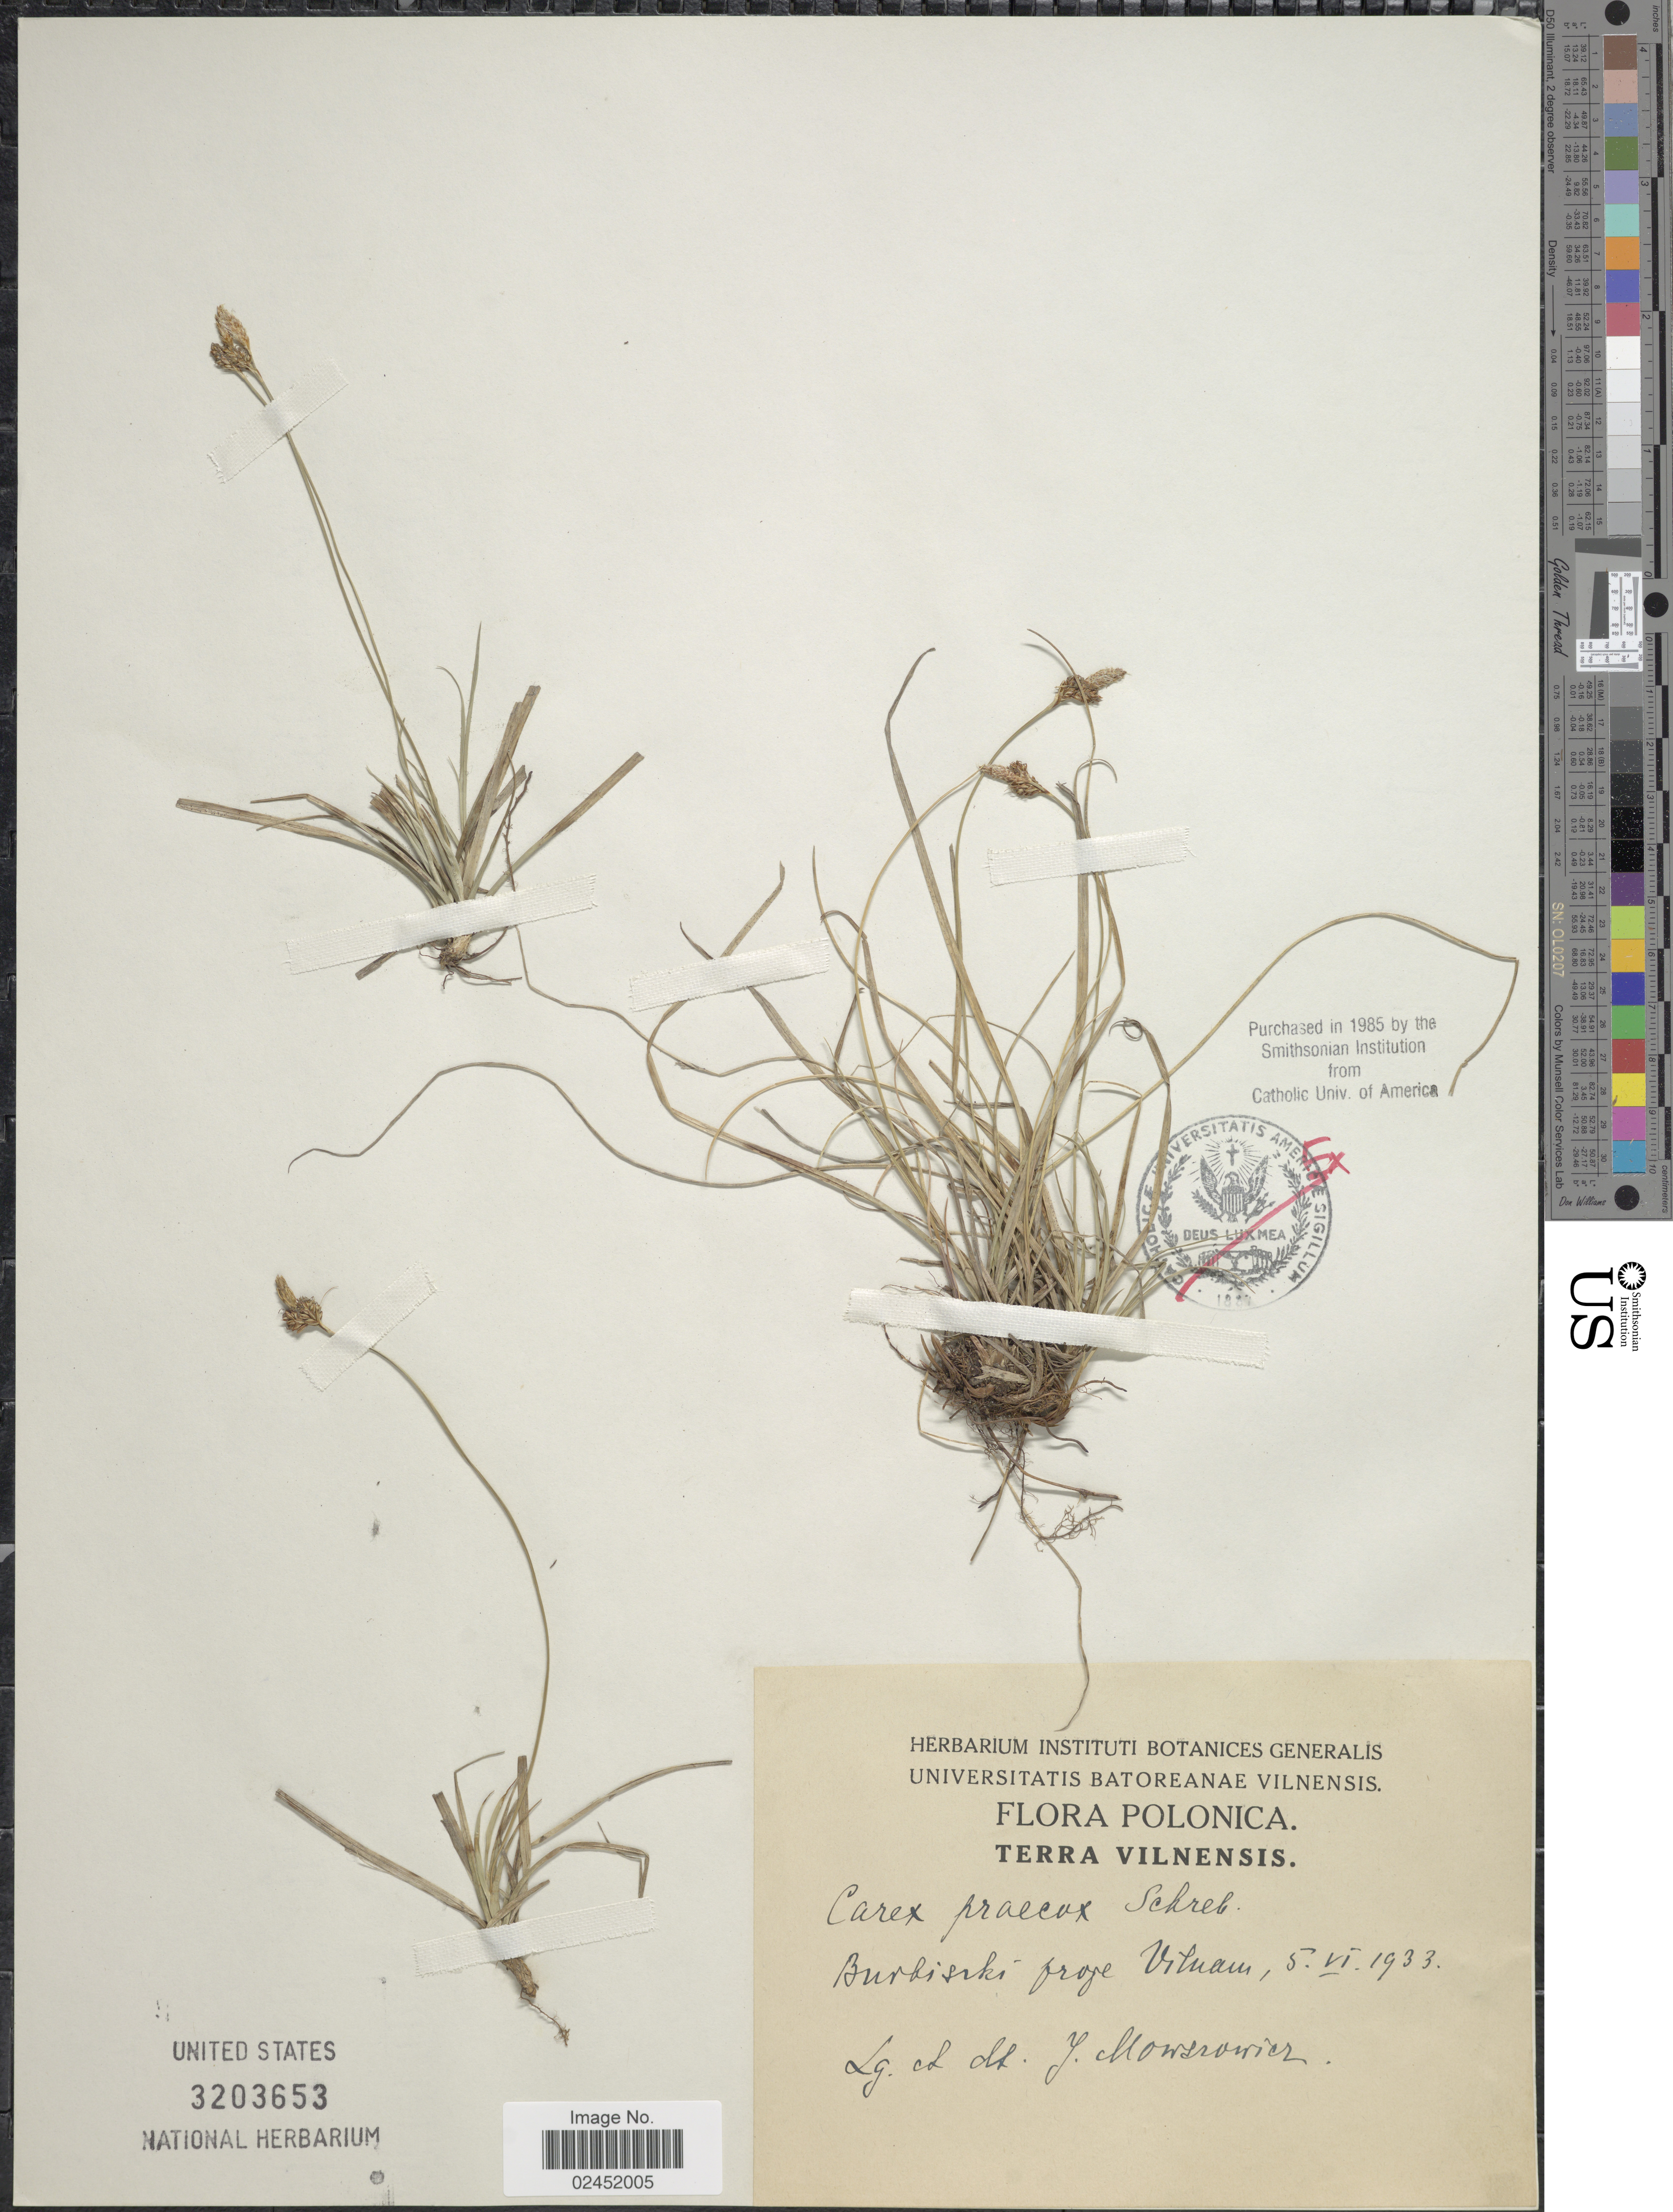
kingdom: Plantae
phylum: Tracheophyta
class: Liliopsida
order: Poales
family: Cyperaceae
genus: Carex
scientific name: Carex praecox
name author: Schreb.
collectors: J. Mowsrowicz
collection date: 1933-06-06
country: Poland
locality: Polonica, terra Vilnensis, Burbisiki prope Vitnam [interpreted]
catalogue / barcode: US 3203653